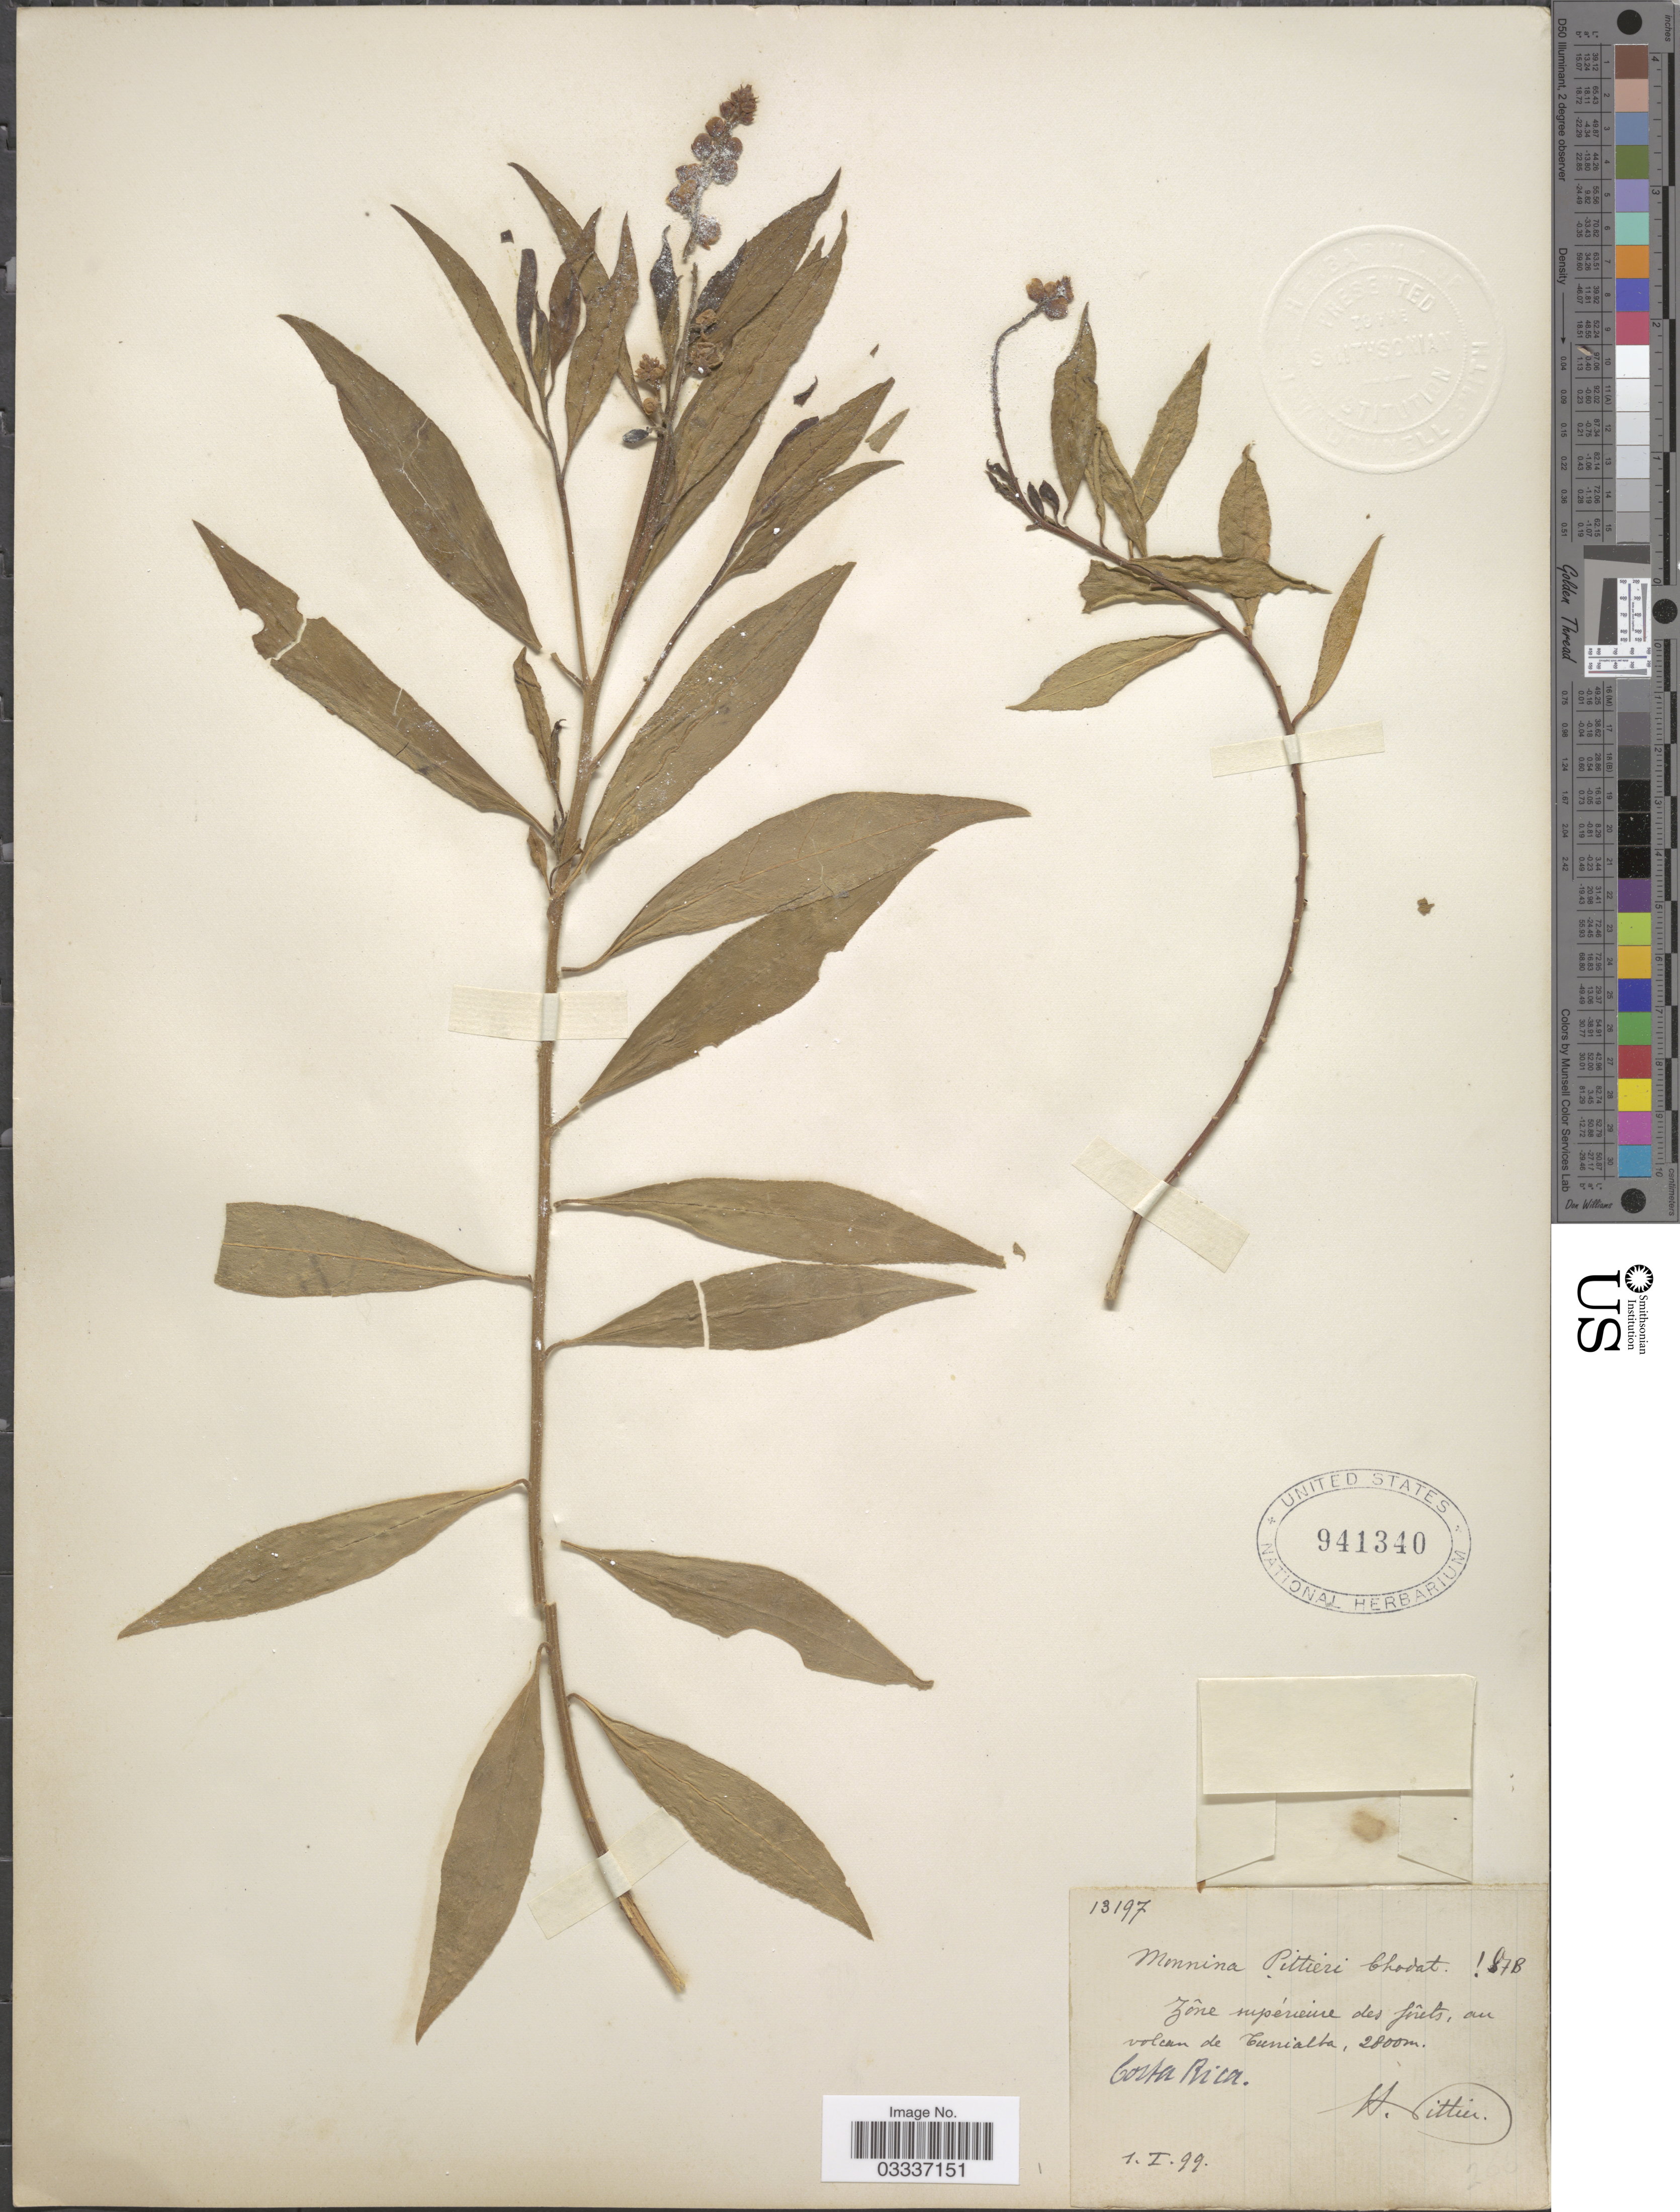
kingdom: Plantae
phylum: Tracheophyta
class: Magnoliopsida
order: Fabales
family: Polygalaceae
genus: Monnina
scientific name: Monnina xalapensis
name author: Kunth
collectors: H. F. Pittier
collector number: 13197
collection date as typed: Transcribed d/m/y: 1/1/99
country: Costa Rica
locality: Zône supérieure des feîets, au volcan de Turrialba.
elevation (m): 2800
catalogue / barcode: US 941340